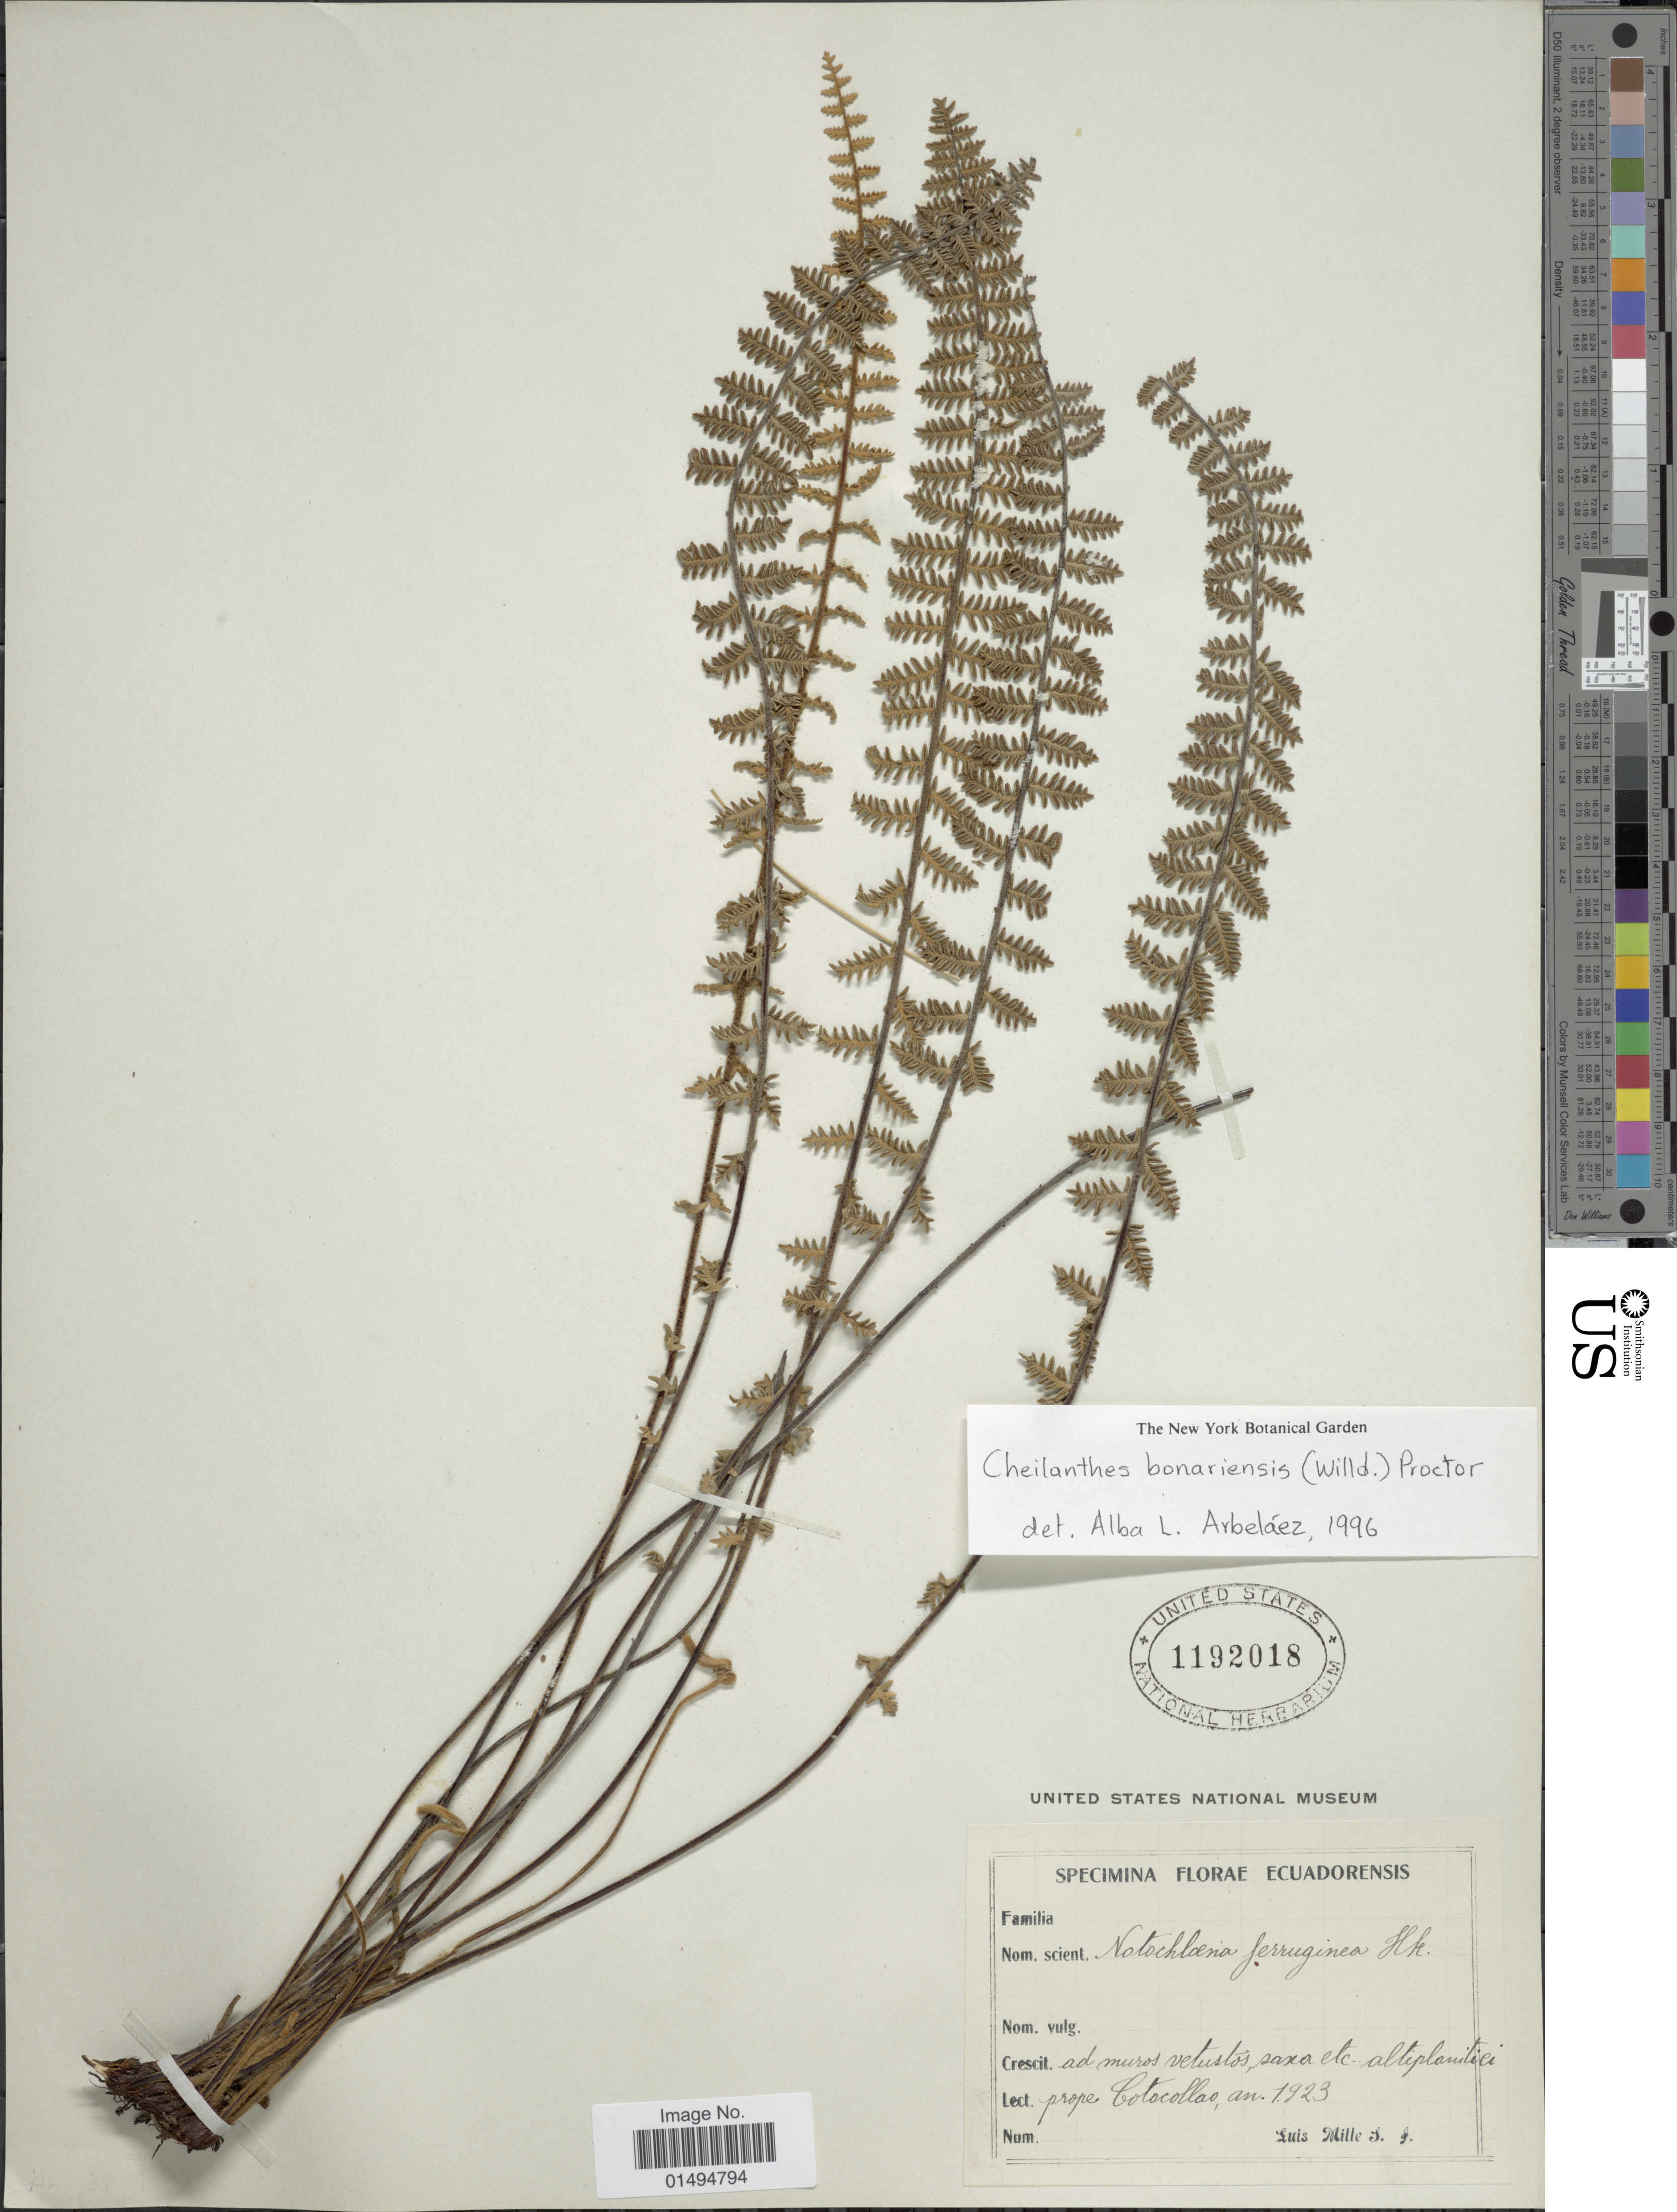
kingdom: Plantae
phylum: Tracheophyta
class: Polypodiopsida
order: Polypodiales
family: Pteridaceae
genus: Myriopteris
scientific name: Myriopteris aurea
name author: (Poir.) Grusz & Windham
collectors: L. Mille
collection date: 1923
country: Ecuador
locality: Ad muros velustos, saxa etc, alliplanitici, prope Cotocollao.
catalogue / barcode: US 1192018